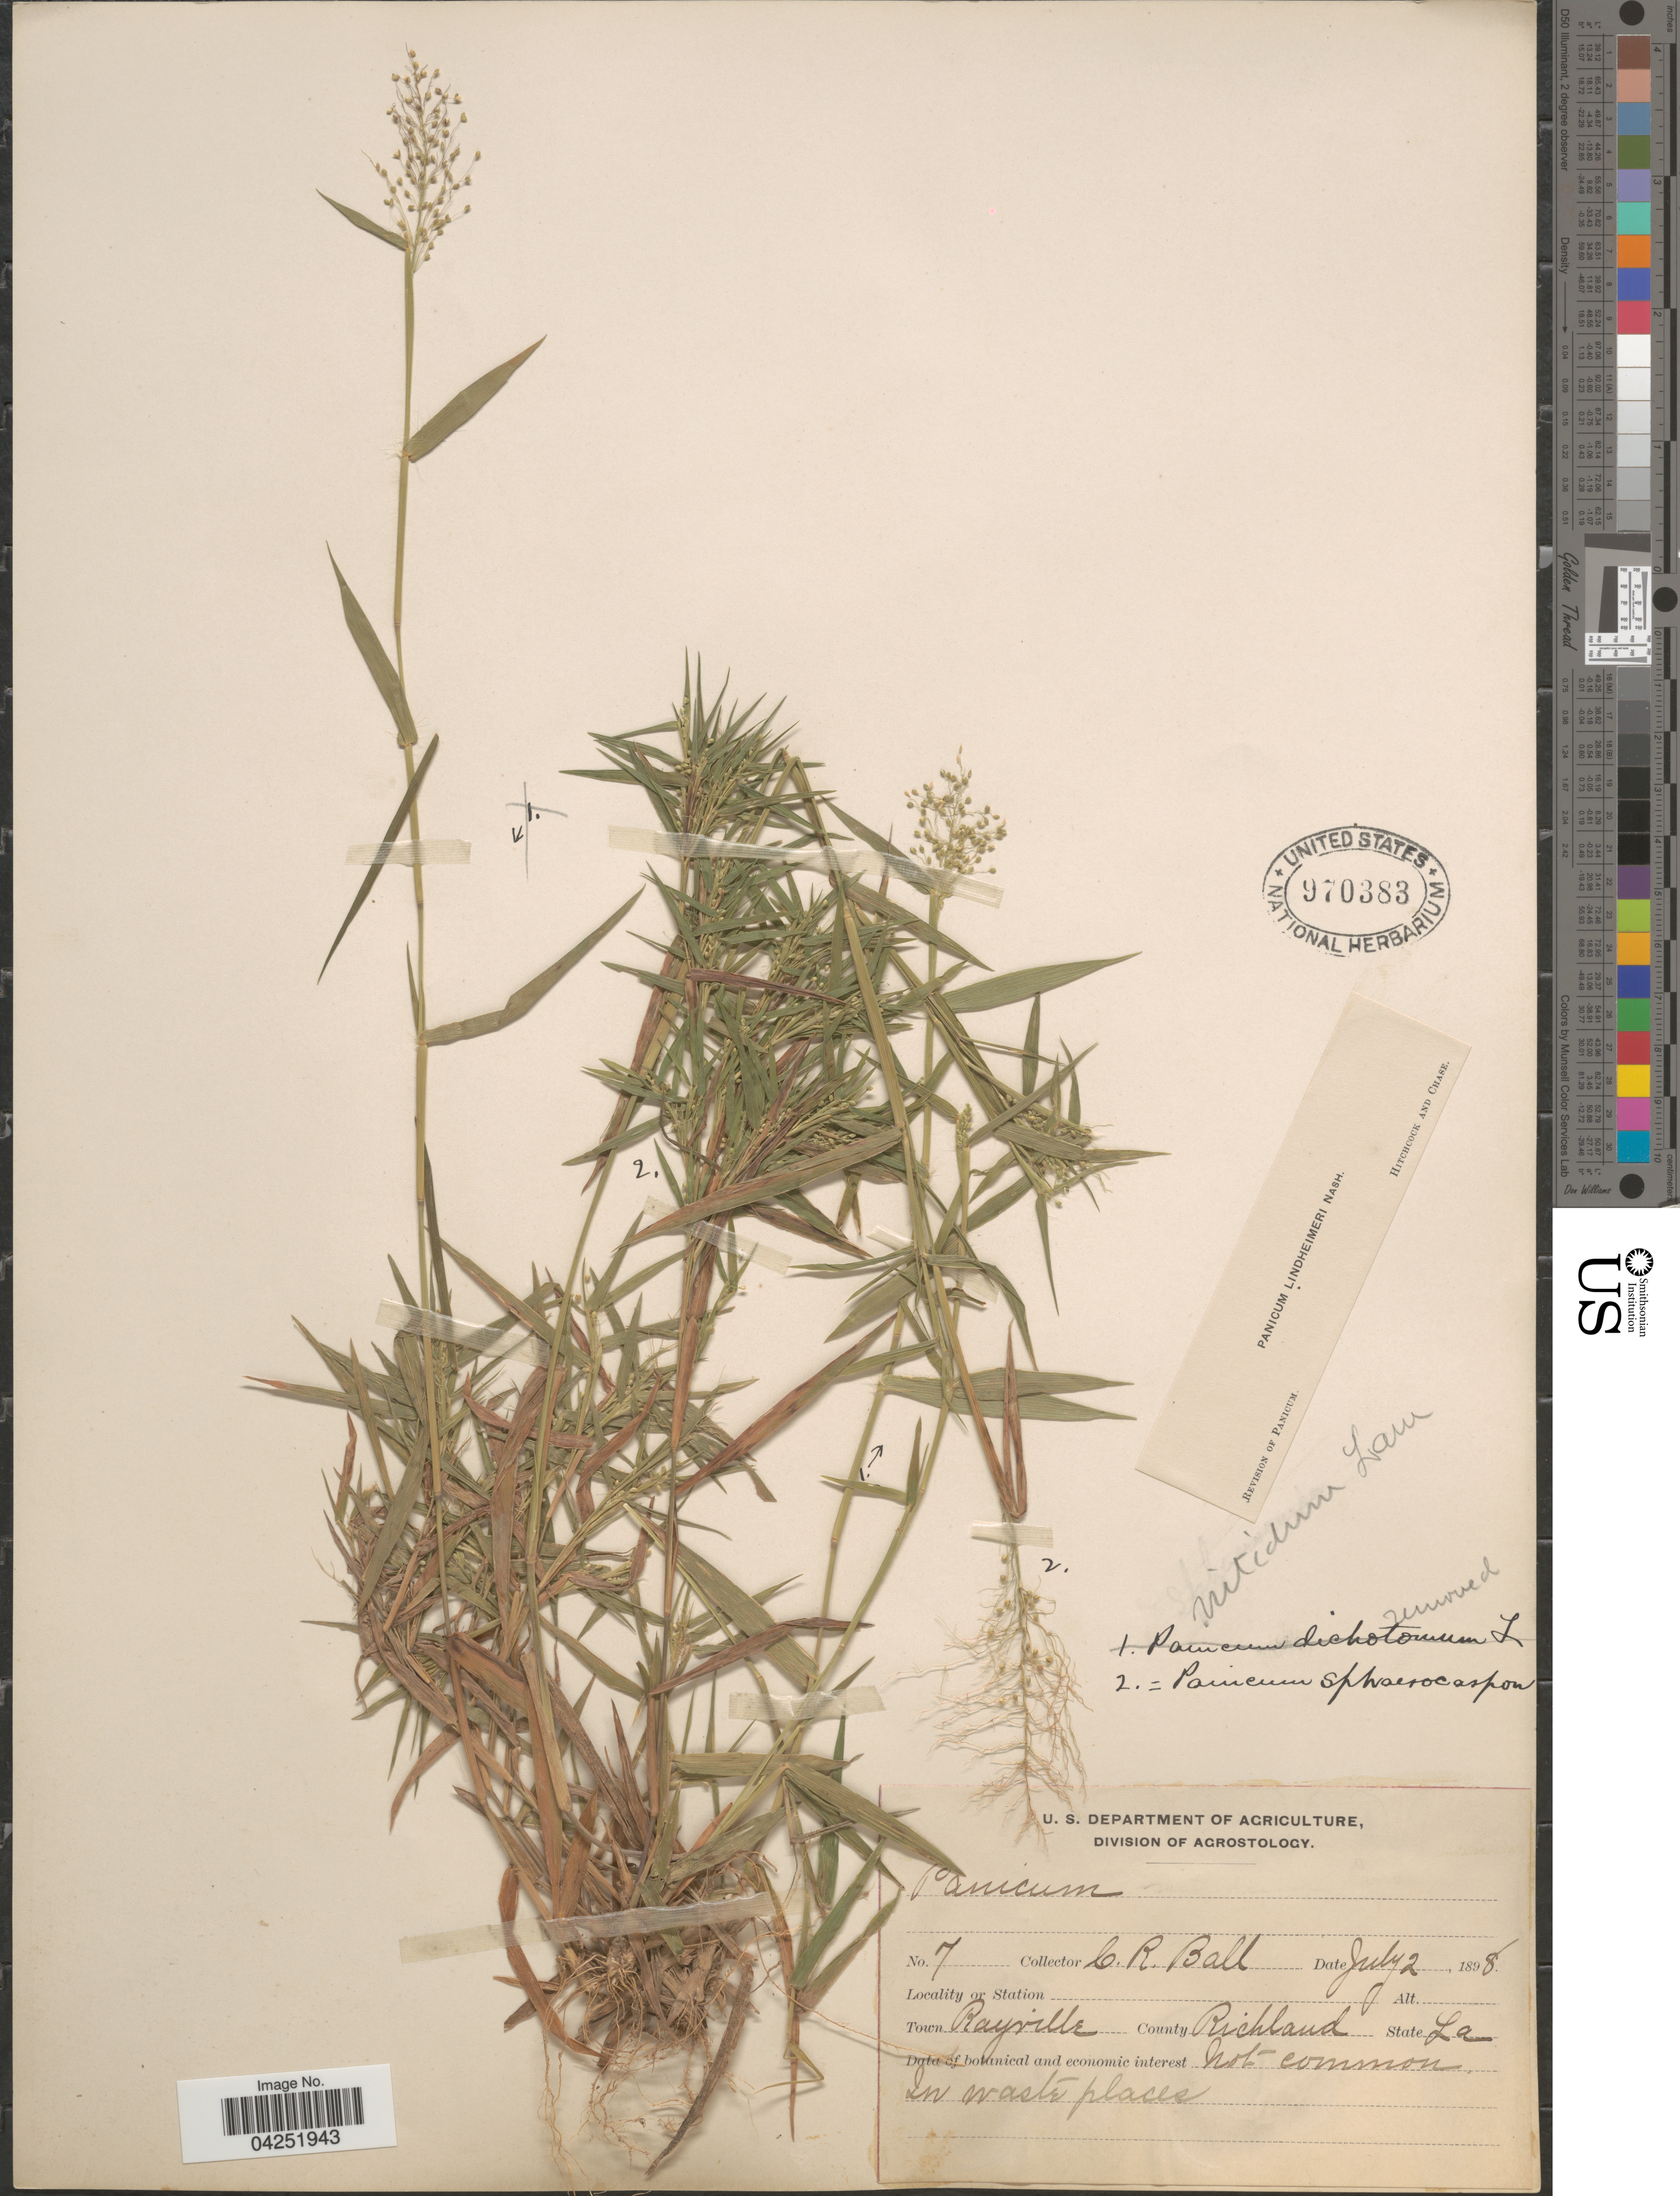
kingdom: Plantae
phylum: Tracheophyta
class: Liliopsida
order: Poales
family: Poaceae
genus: Dichanthelium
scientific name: Dichanthelium acuminatum var. lindheimeri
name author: (Nash) Gould & C.A. Clark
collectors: C. R. Ball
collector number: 7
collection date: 1898-07-02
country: United States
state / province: Louisiana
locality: Town Rayville. County Richland.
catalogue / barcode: US 970383